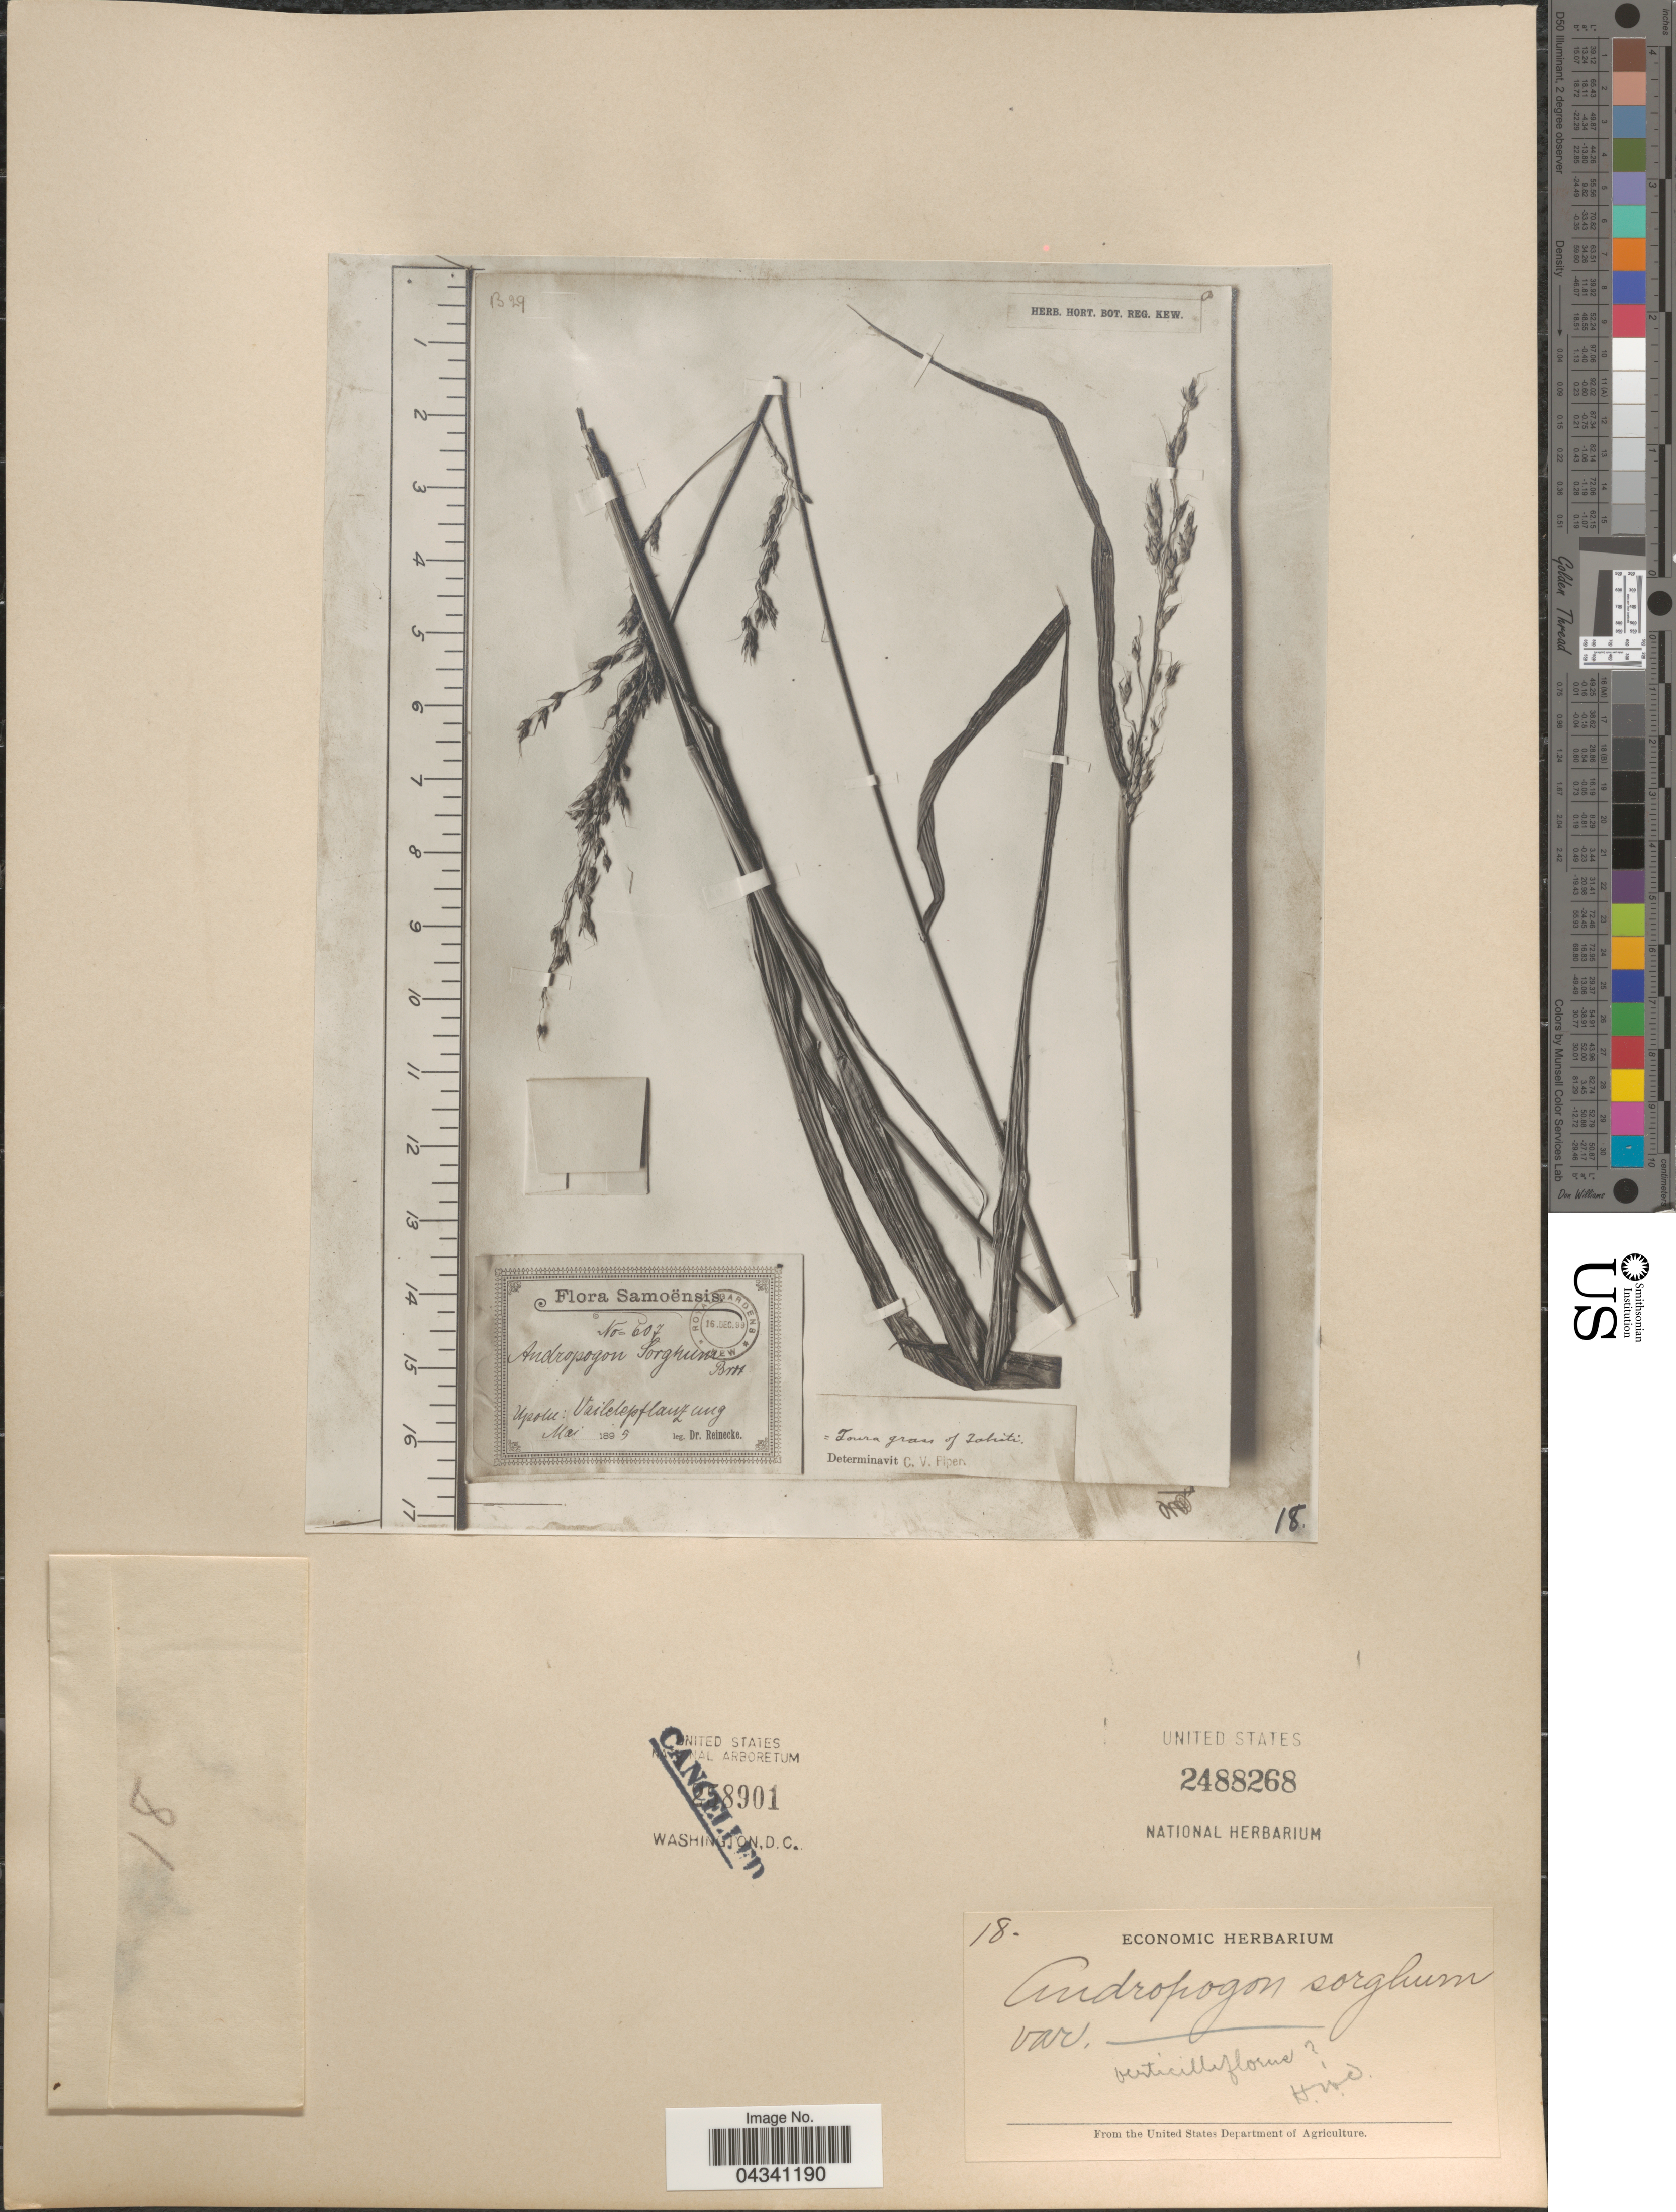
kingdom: Plantae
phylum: Tracheophyta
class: Liliopsida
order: Poales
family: Poaceae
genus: Sorghum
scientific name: Sorghum x almum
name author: Parodi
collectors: -- Reinecke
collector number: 607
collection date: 1895-05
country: Samoa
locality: Samoënsis. Upolu: Vailelepflanzung.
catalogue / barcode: US 2488268